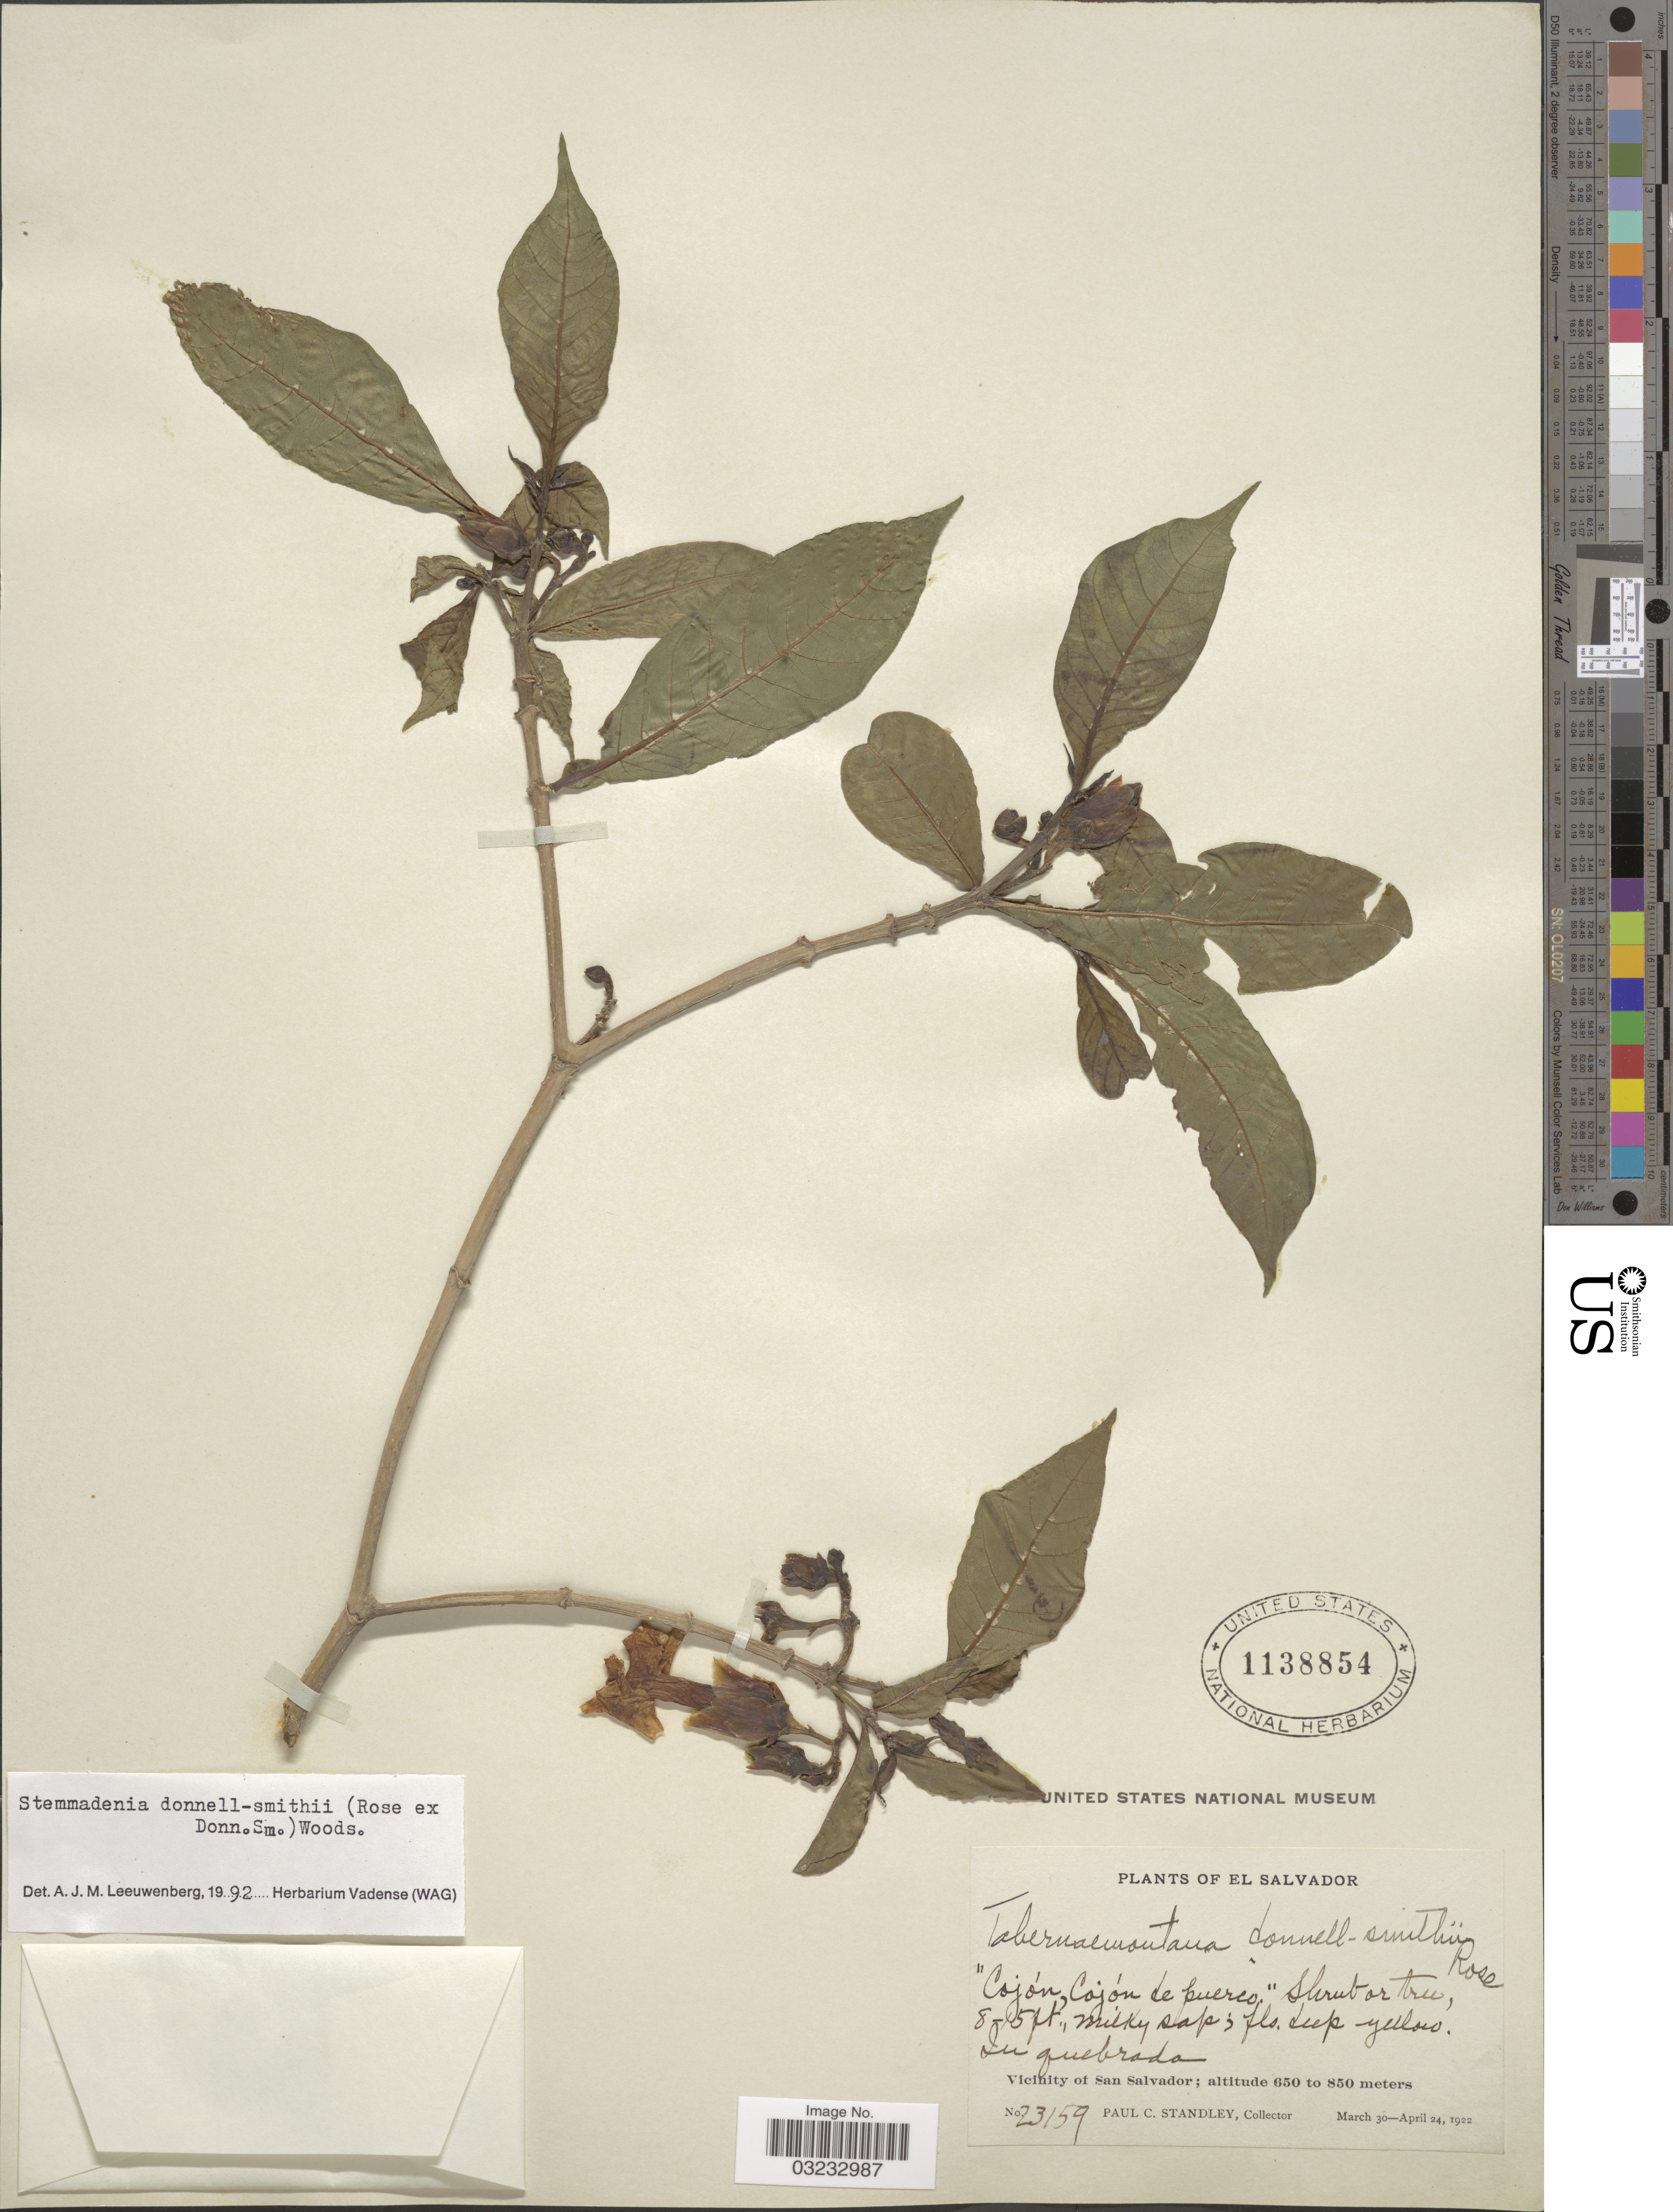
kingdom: Plantae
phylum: Tracheophyta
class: Magnoliopsida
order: Gentianales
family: Apocynaceae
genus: Stemmadenia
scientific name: Stemmadenia donnell-smithii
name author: (Rose ex Donn. Sm.) Woodson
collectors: P. C. Standley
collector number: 23159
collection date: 1922-03-30/1922-04-24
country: El Salvador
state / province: San Salvador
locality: In quebrada, Vicinity of San Salvador.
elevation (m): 650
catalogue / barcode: US 1138854